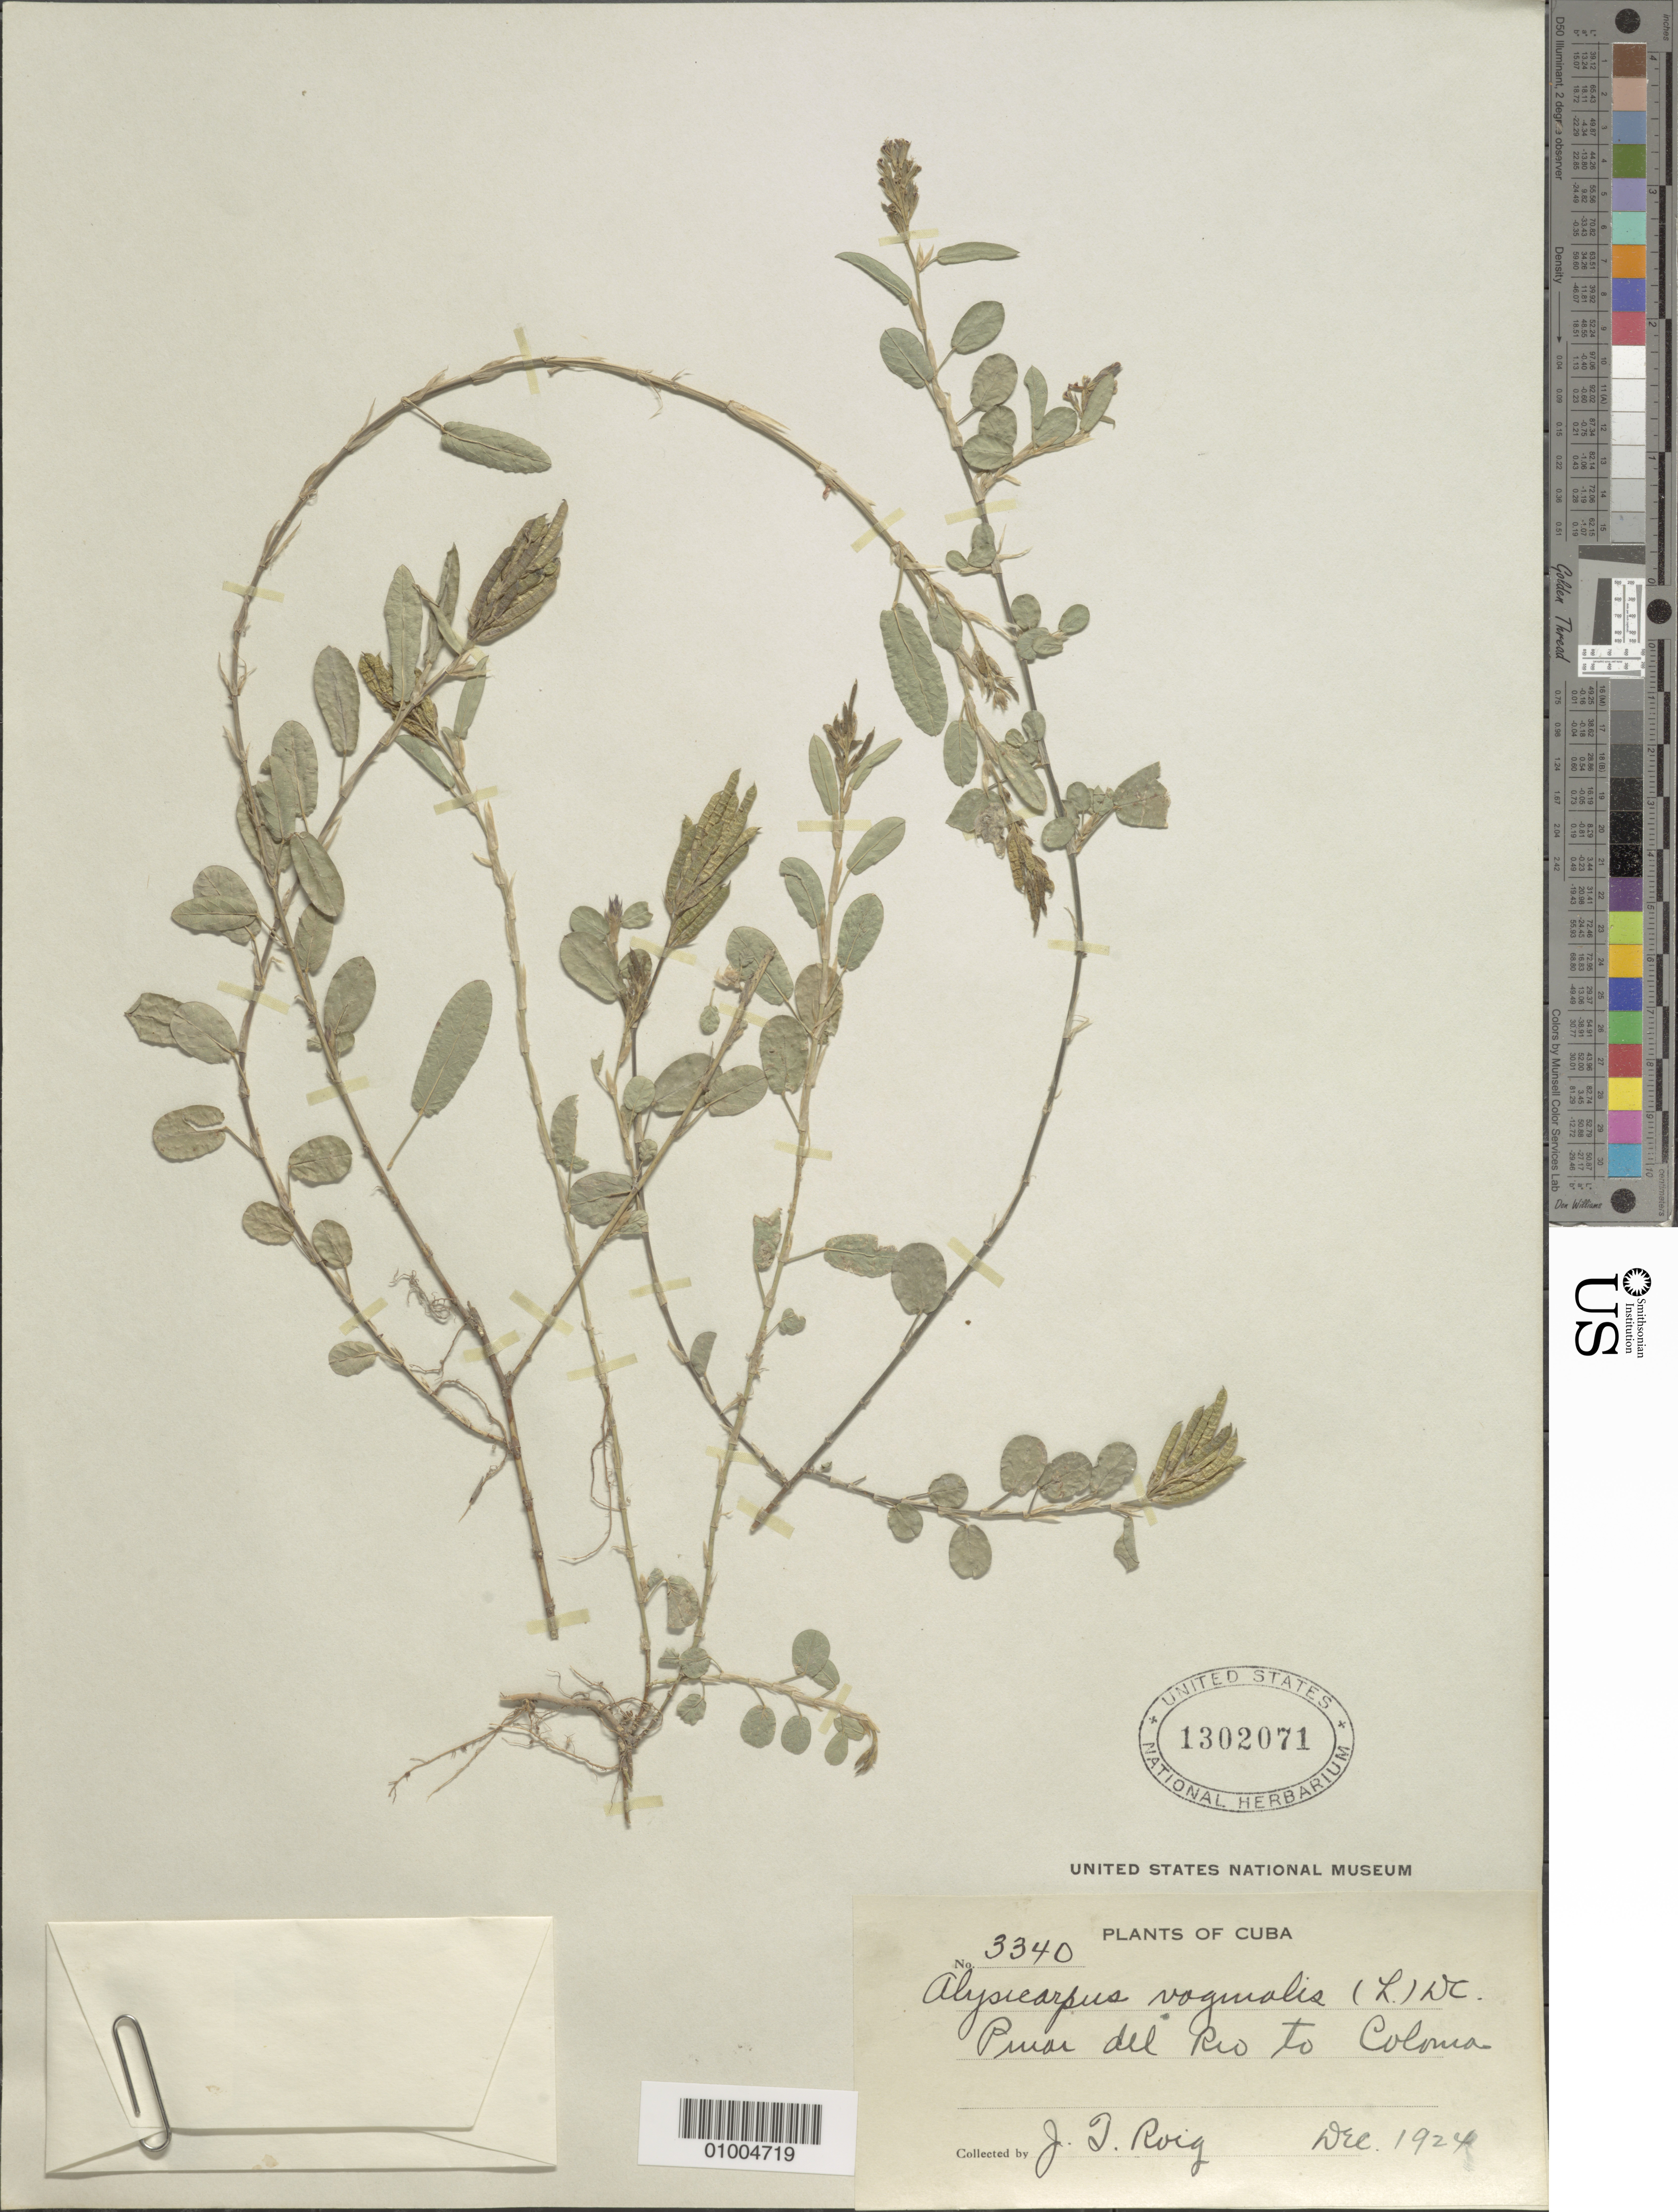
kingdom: Plantae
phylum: Tracheophyta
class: Magnoliopsida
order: Fabales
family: Fabaceae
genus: Alysicarpus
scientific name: Alysicarpus vaginalis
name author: (L.) DC.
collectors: J. Roig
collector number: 3340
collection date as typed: Dec 1924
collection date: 1924-12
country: Cuba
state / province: Pinar del Rio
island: Cuba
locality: Pinar del Rio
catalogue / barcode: US 1302071